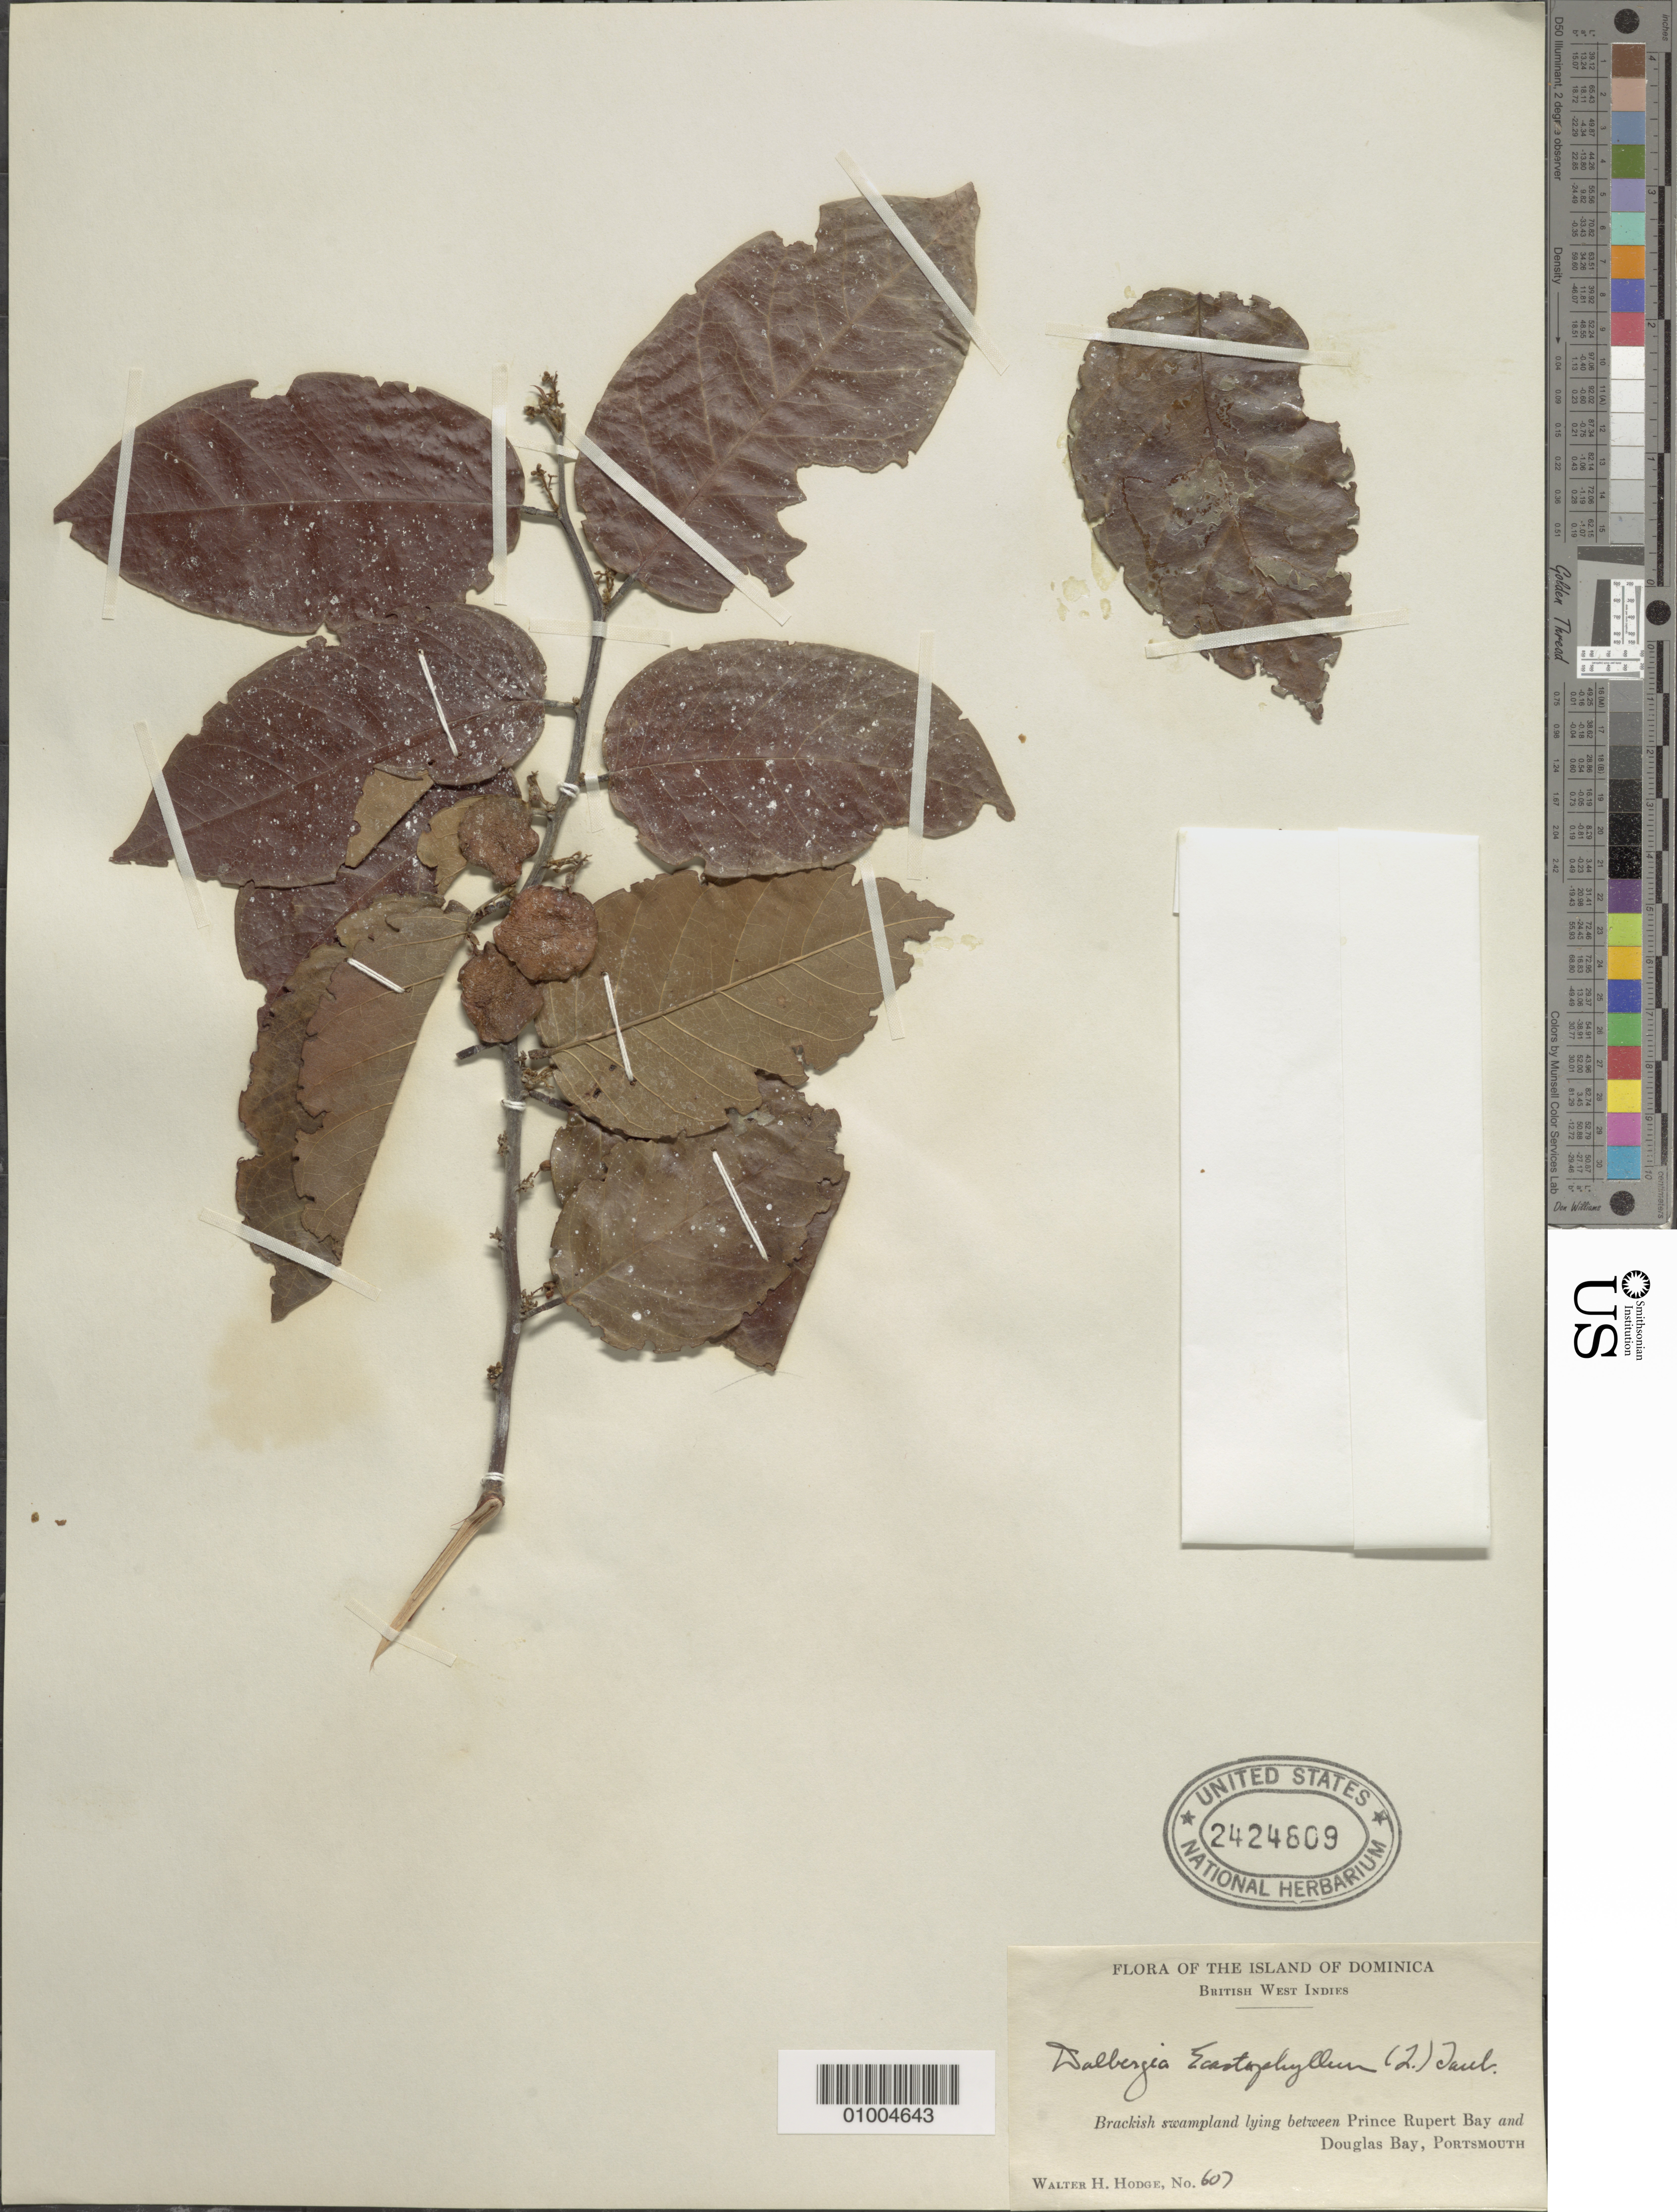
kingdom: Plantae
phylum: Tracheophyta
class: Magnoliopsida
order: Fabales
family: Fabaceae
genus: Dalbergia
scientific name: Dalbergia ecastaphyllum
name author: (L.) Taub.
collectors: W. Hodge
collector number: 607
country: Dominica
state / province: St. John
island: Dominica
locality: Brackish swampling lying betweeen Prince Rupert Bay and Douglas Bay, Portsmouth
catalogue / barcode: US 2424809